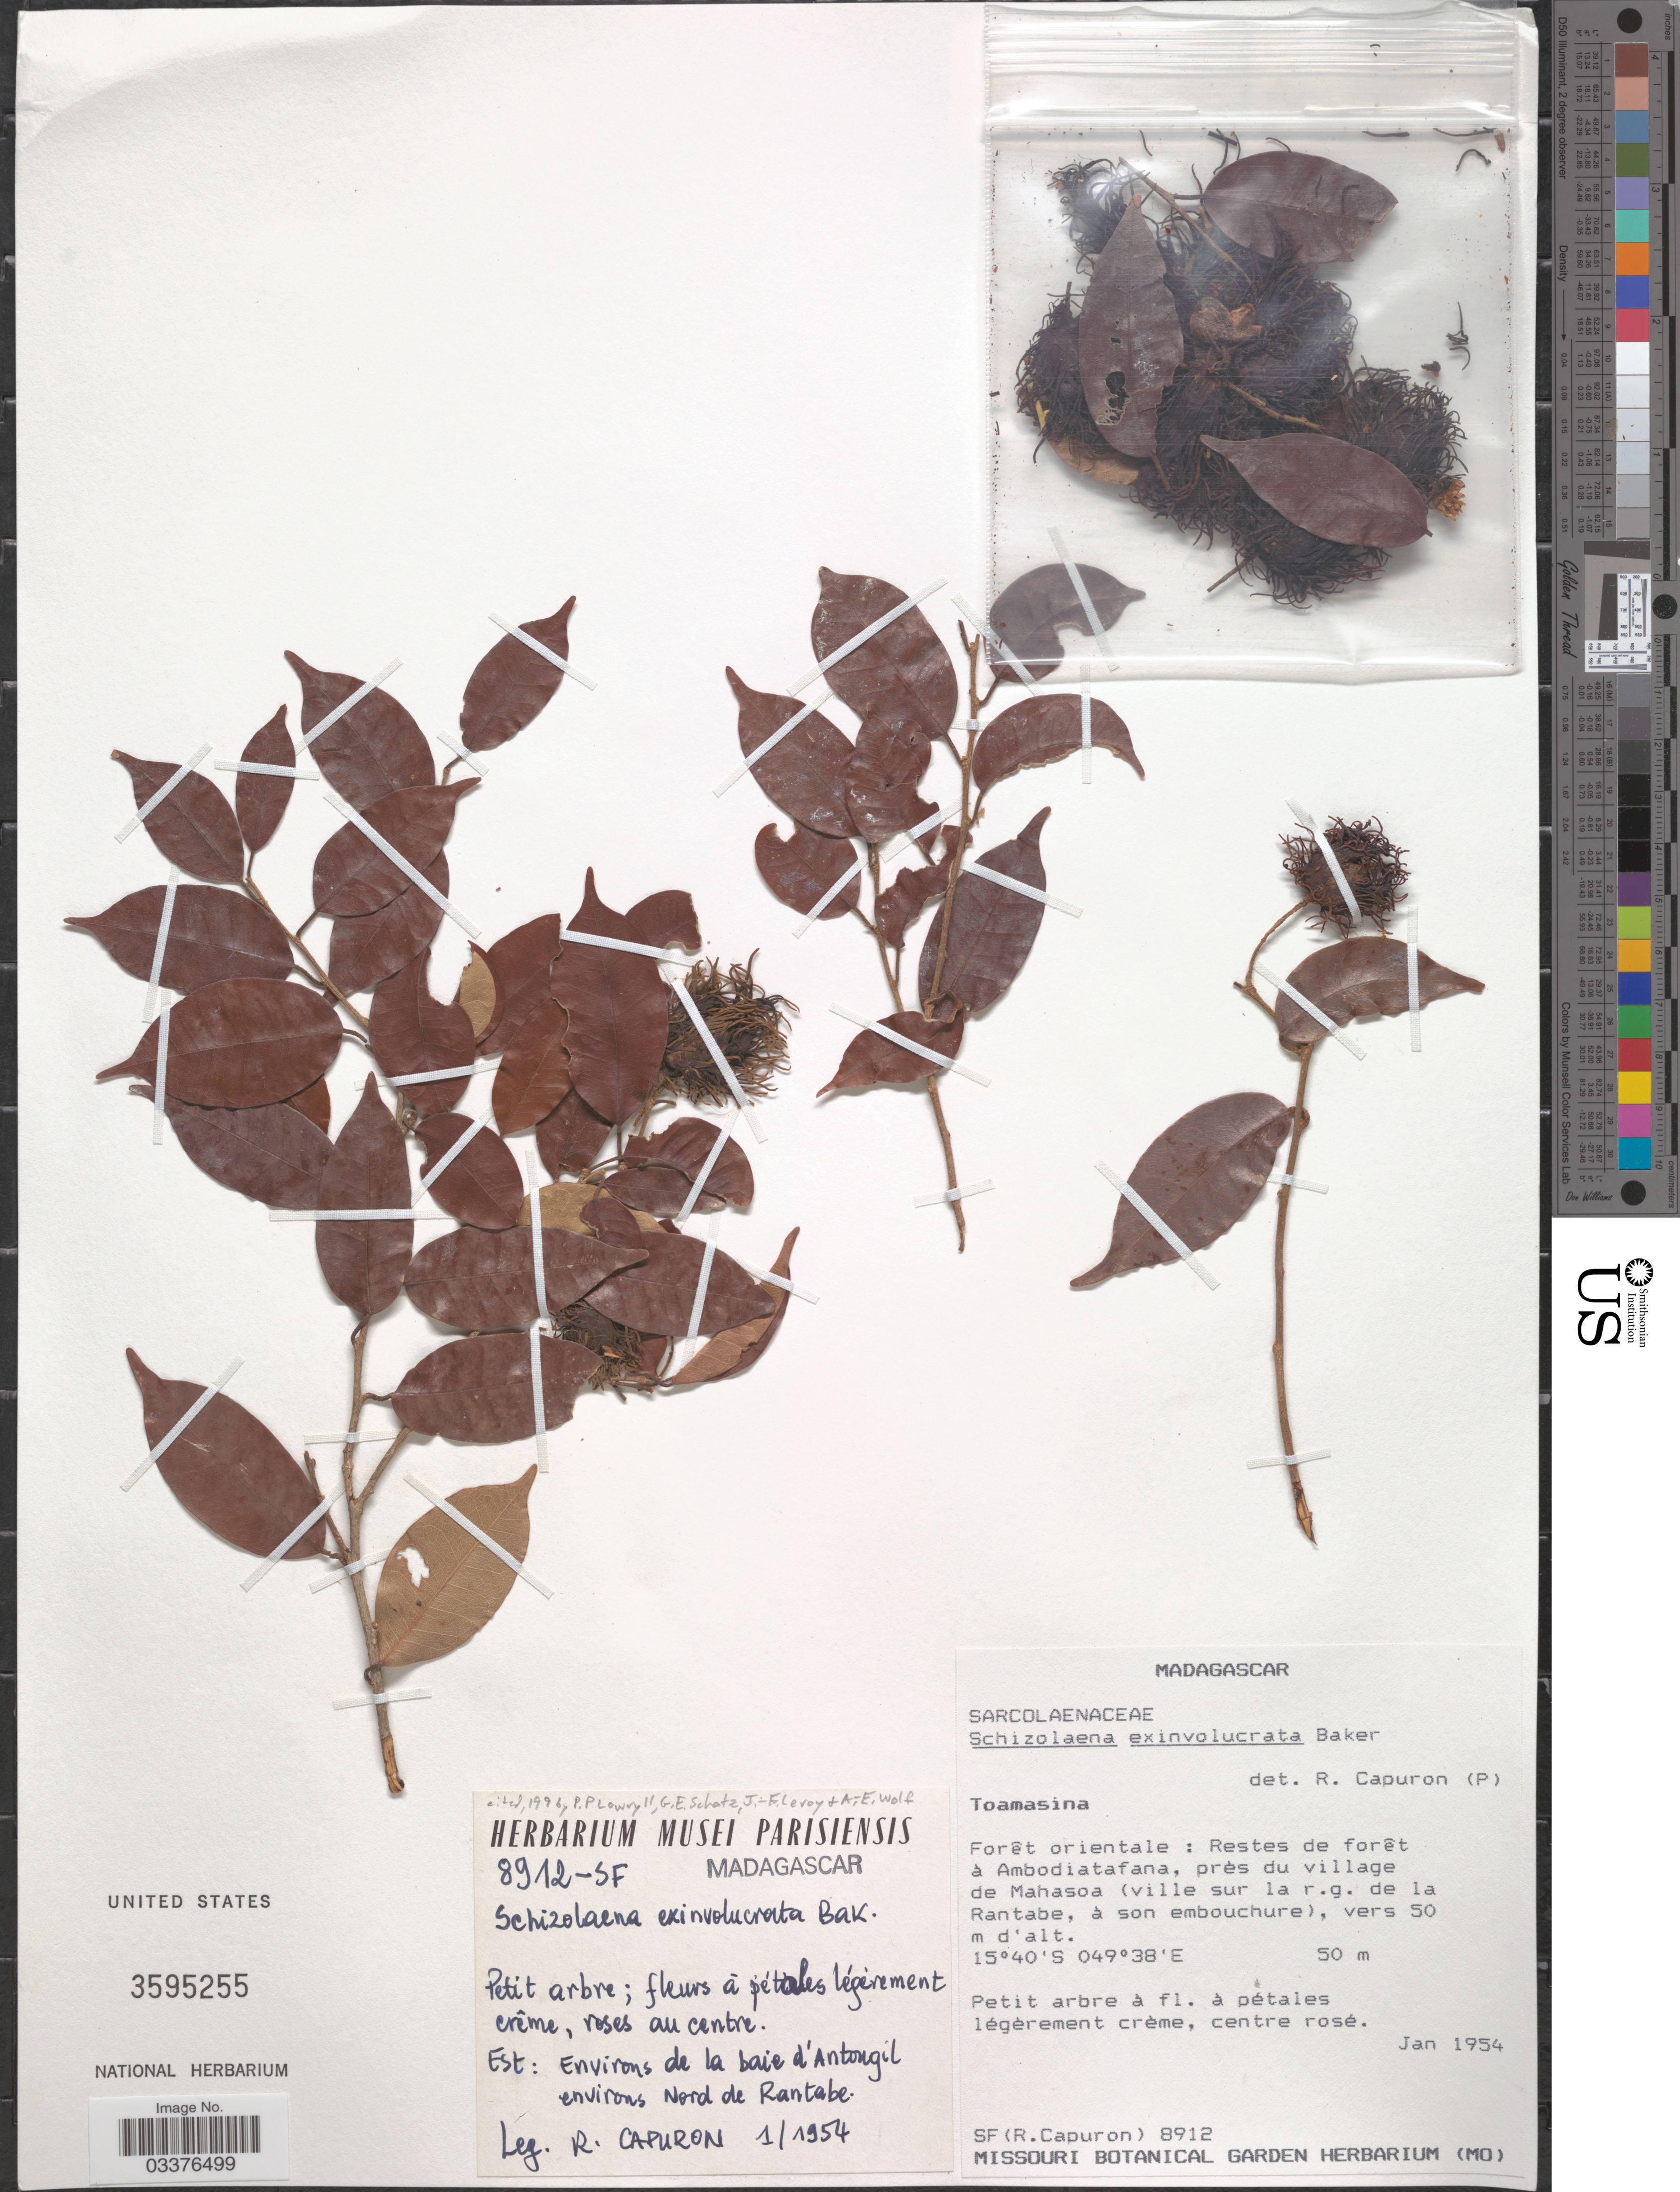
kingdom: Plantae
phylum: Tracheophyta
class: Magnoliopsida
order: Malvales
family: Sarcolaenaceae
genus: Schizolaena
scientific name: Schizolaena exinvolucrata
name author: Baker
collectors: R. Capuron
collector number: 8912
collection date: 1954-01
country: Madagascar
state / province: Analanjirofo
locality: Forêt orientale: Restes de forêt à Ambodiatafana, près du village de Mahasoa (ville sur la r.g. de la Rantabe, à son embouchure).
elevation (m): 50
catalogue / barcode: US 3595255